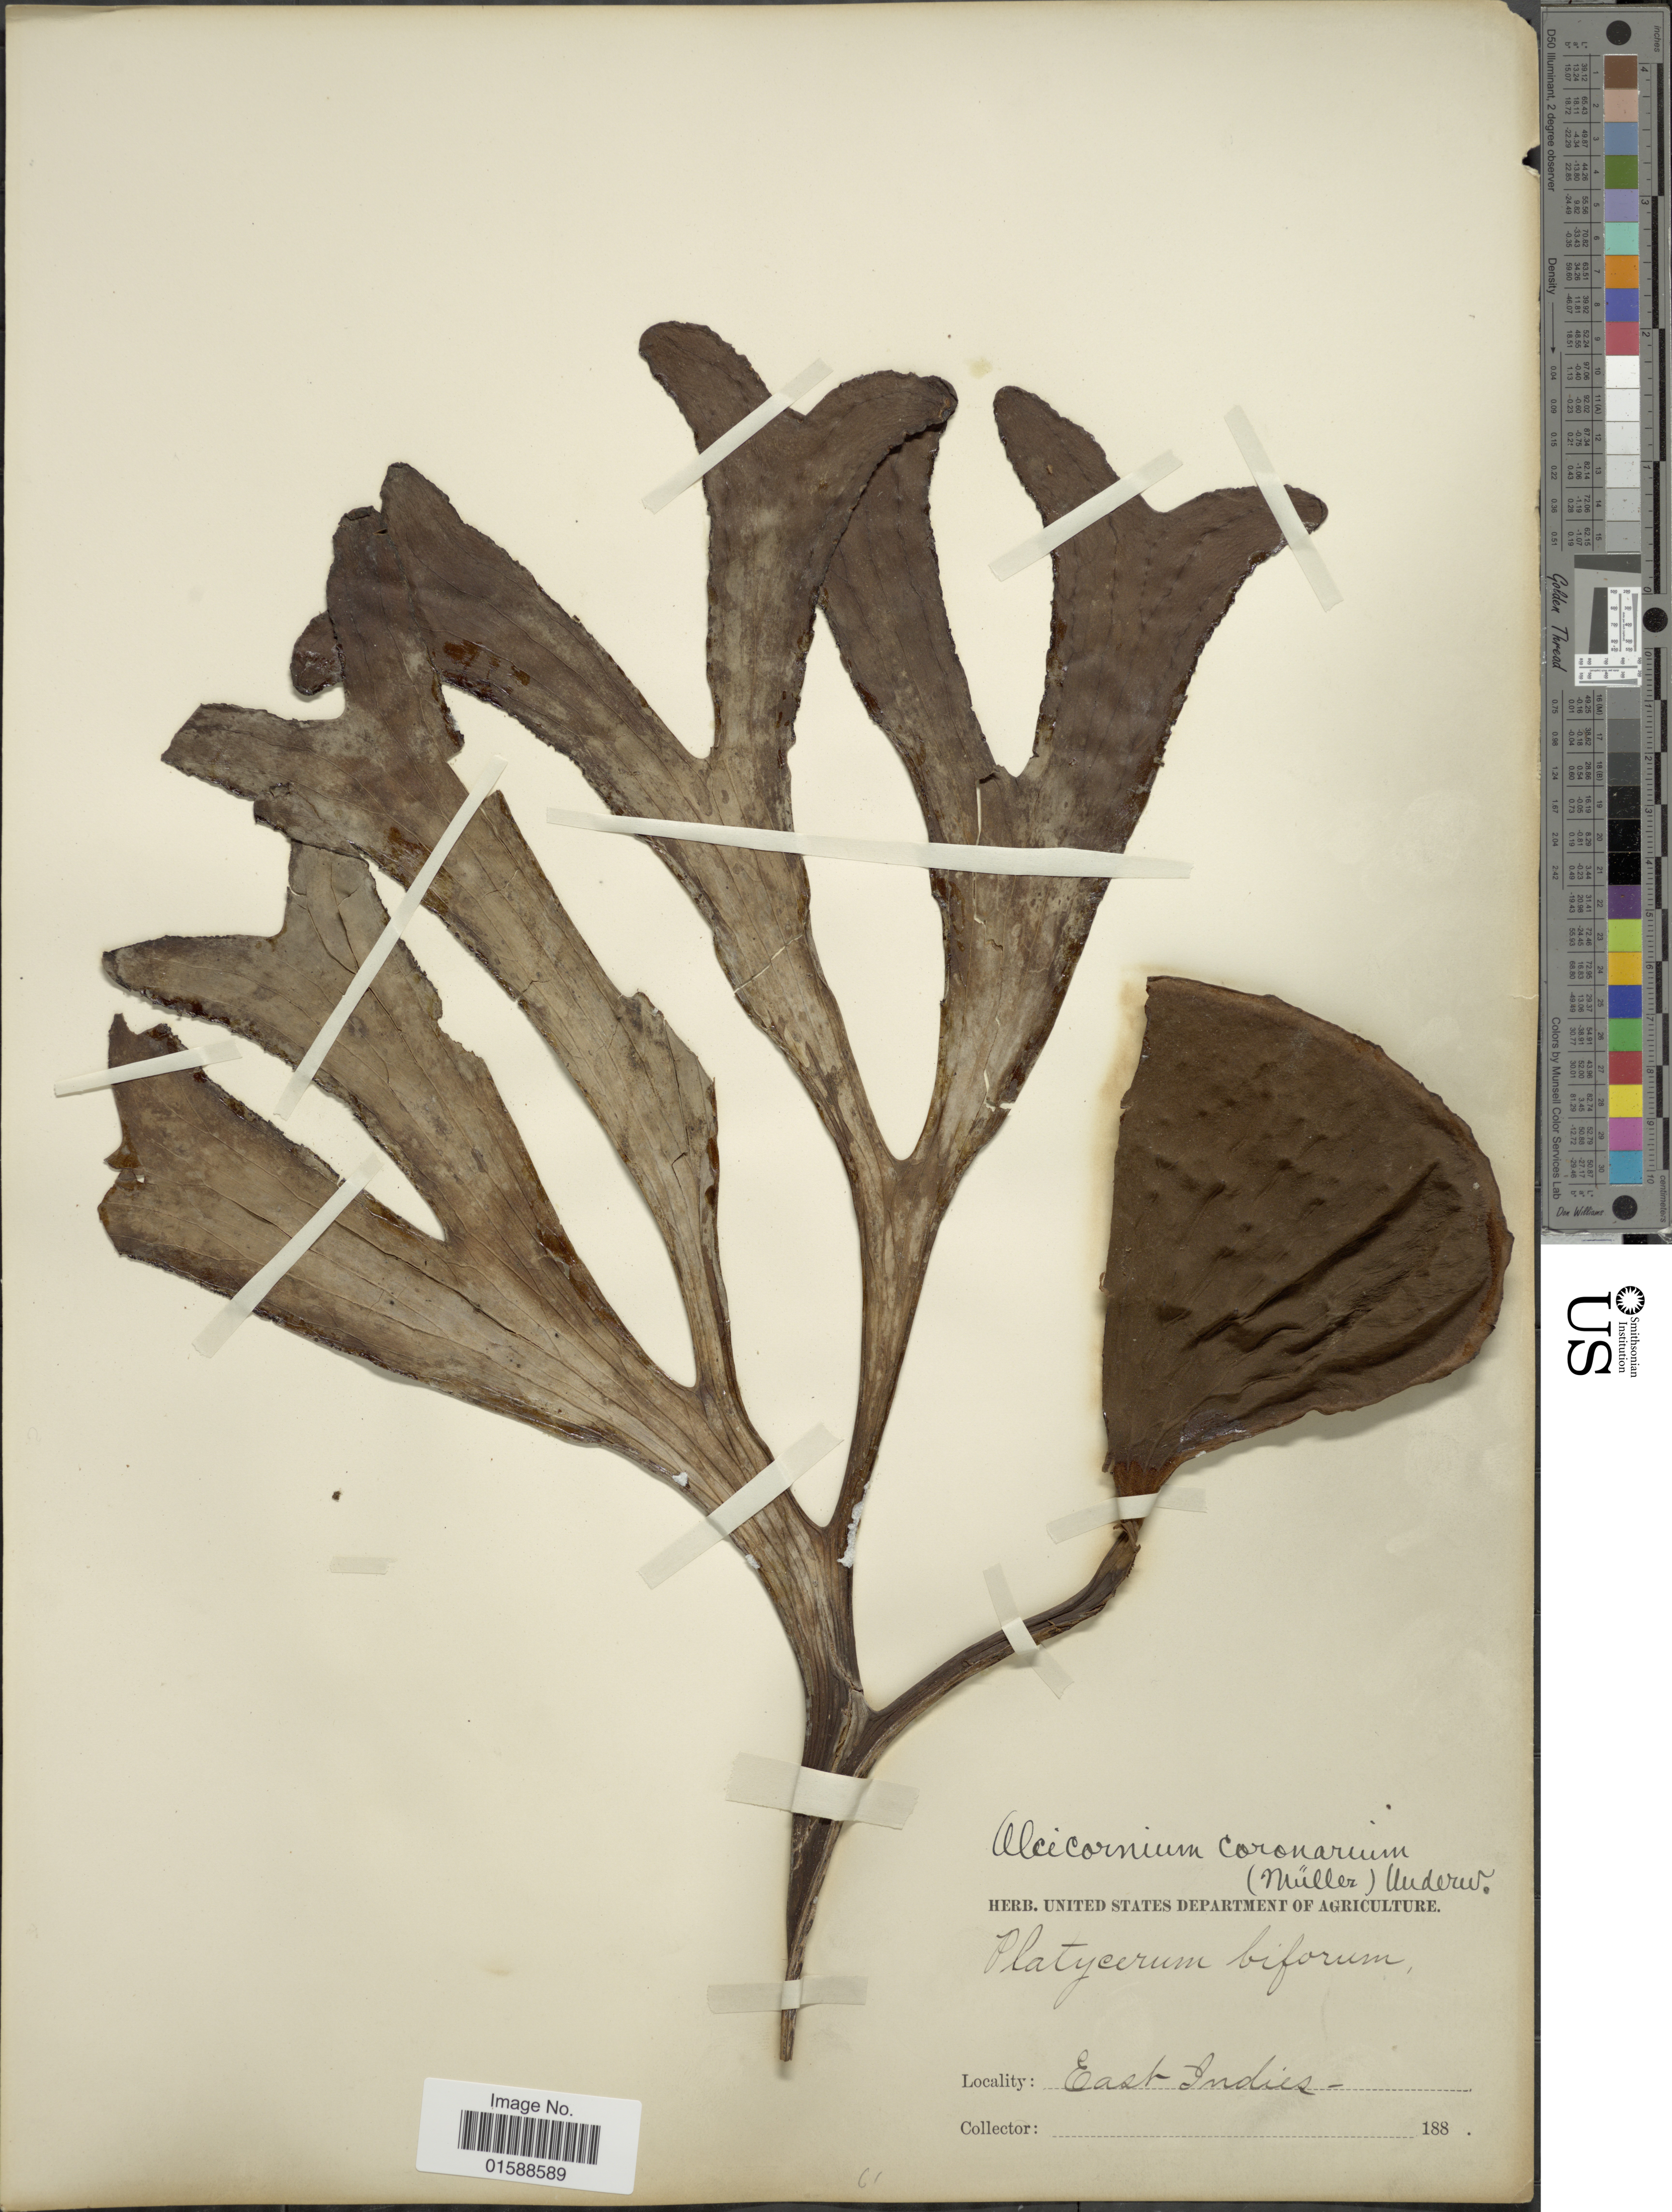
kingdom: Plantae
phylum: Tracheophyta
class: Polypodiopsida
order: Polypodiales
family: Polypodiaceae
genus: Platycerium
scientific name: Platycerium coronarium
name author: (K.D. Koenig ex O.F. Müll.) Desv.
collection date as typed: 188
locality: East Indies